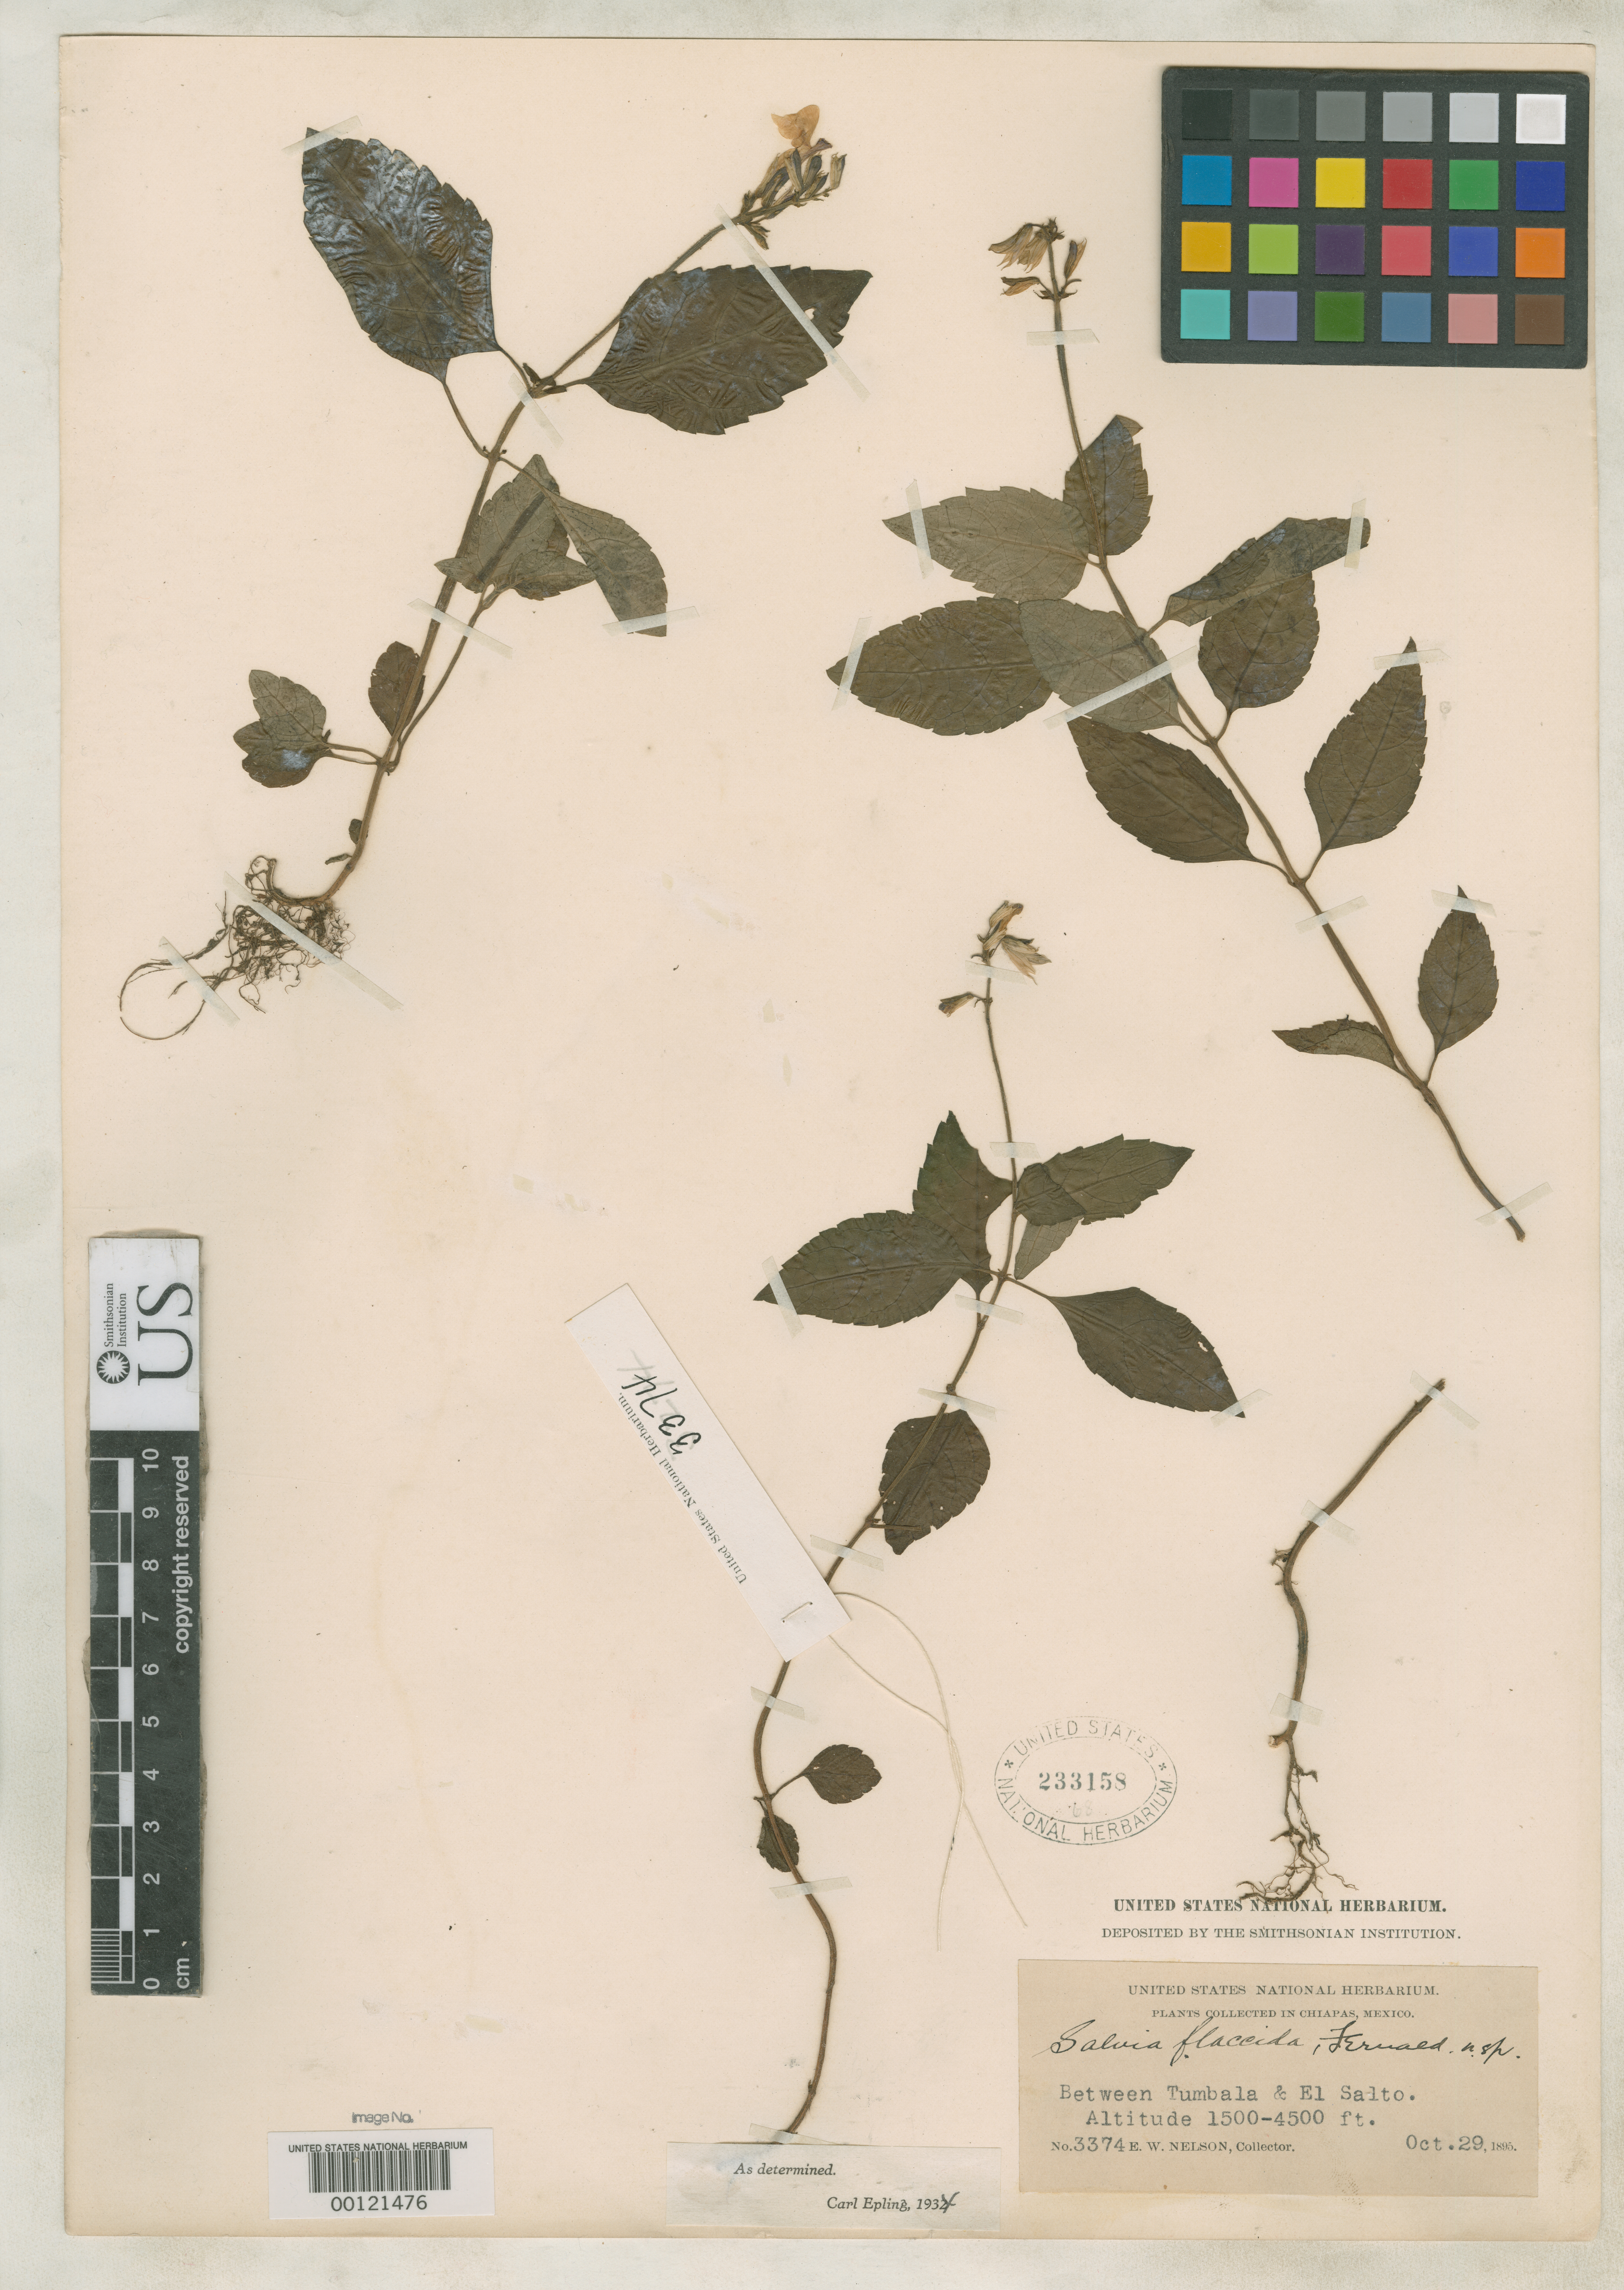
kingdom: Plantae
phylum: Tracheophyta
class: Magnoliopsida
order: Lamiales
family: Lamiaceae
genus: Salvia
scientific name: Salvia flaccida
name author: Fernald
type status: Isosyntype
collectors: E. W. Nelson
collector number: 3374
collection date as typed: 29 Oct 1895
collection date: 1895-10-29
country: Mexico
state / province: Chiapas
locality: Between Tumbala and El Salto.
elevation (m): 460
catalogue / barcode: US 233158